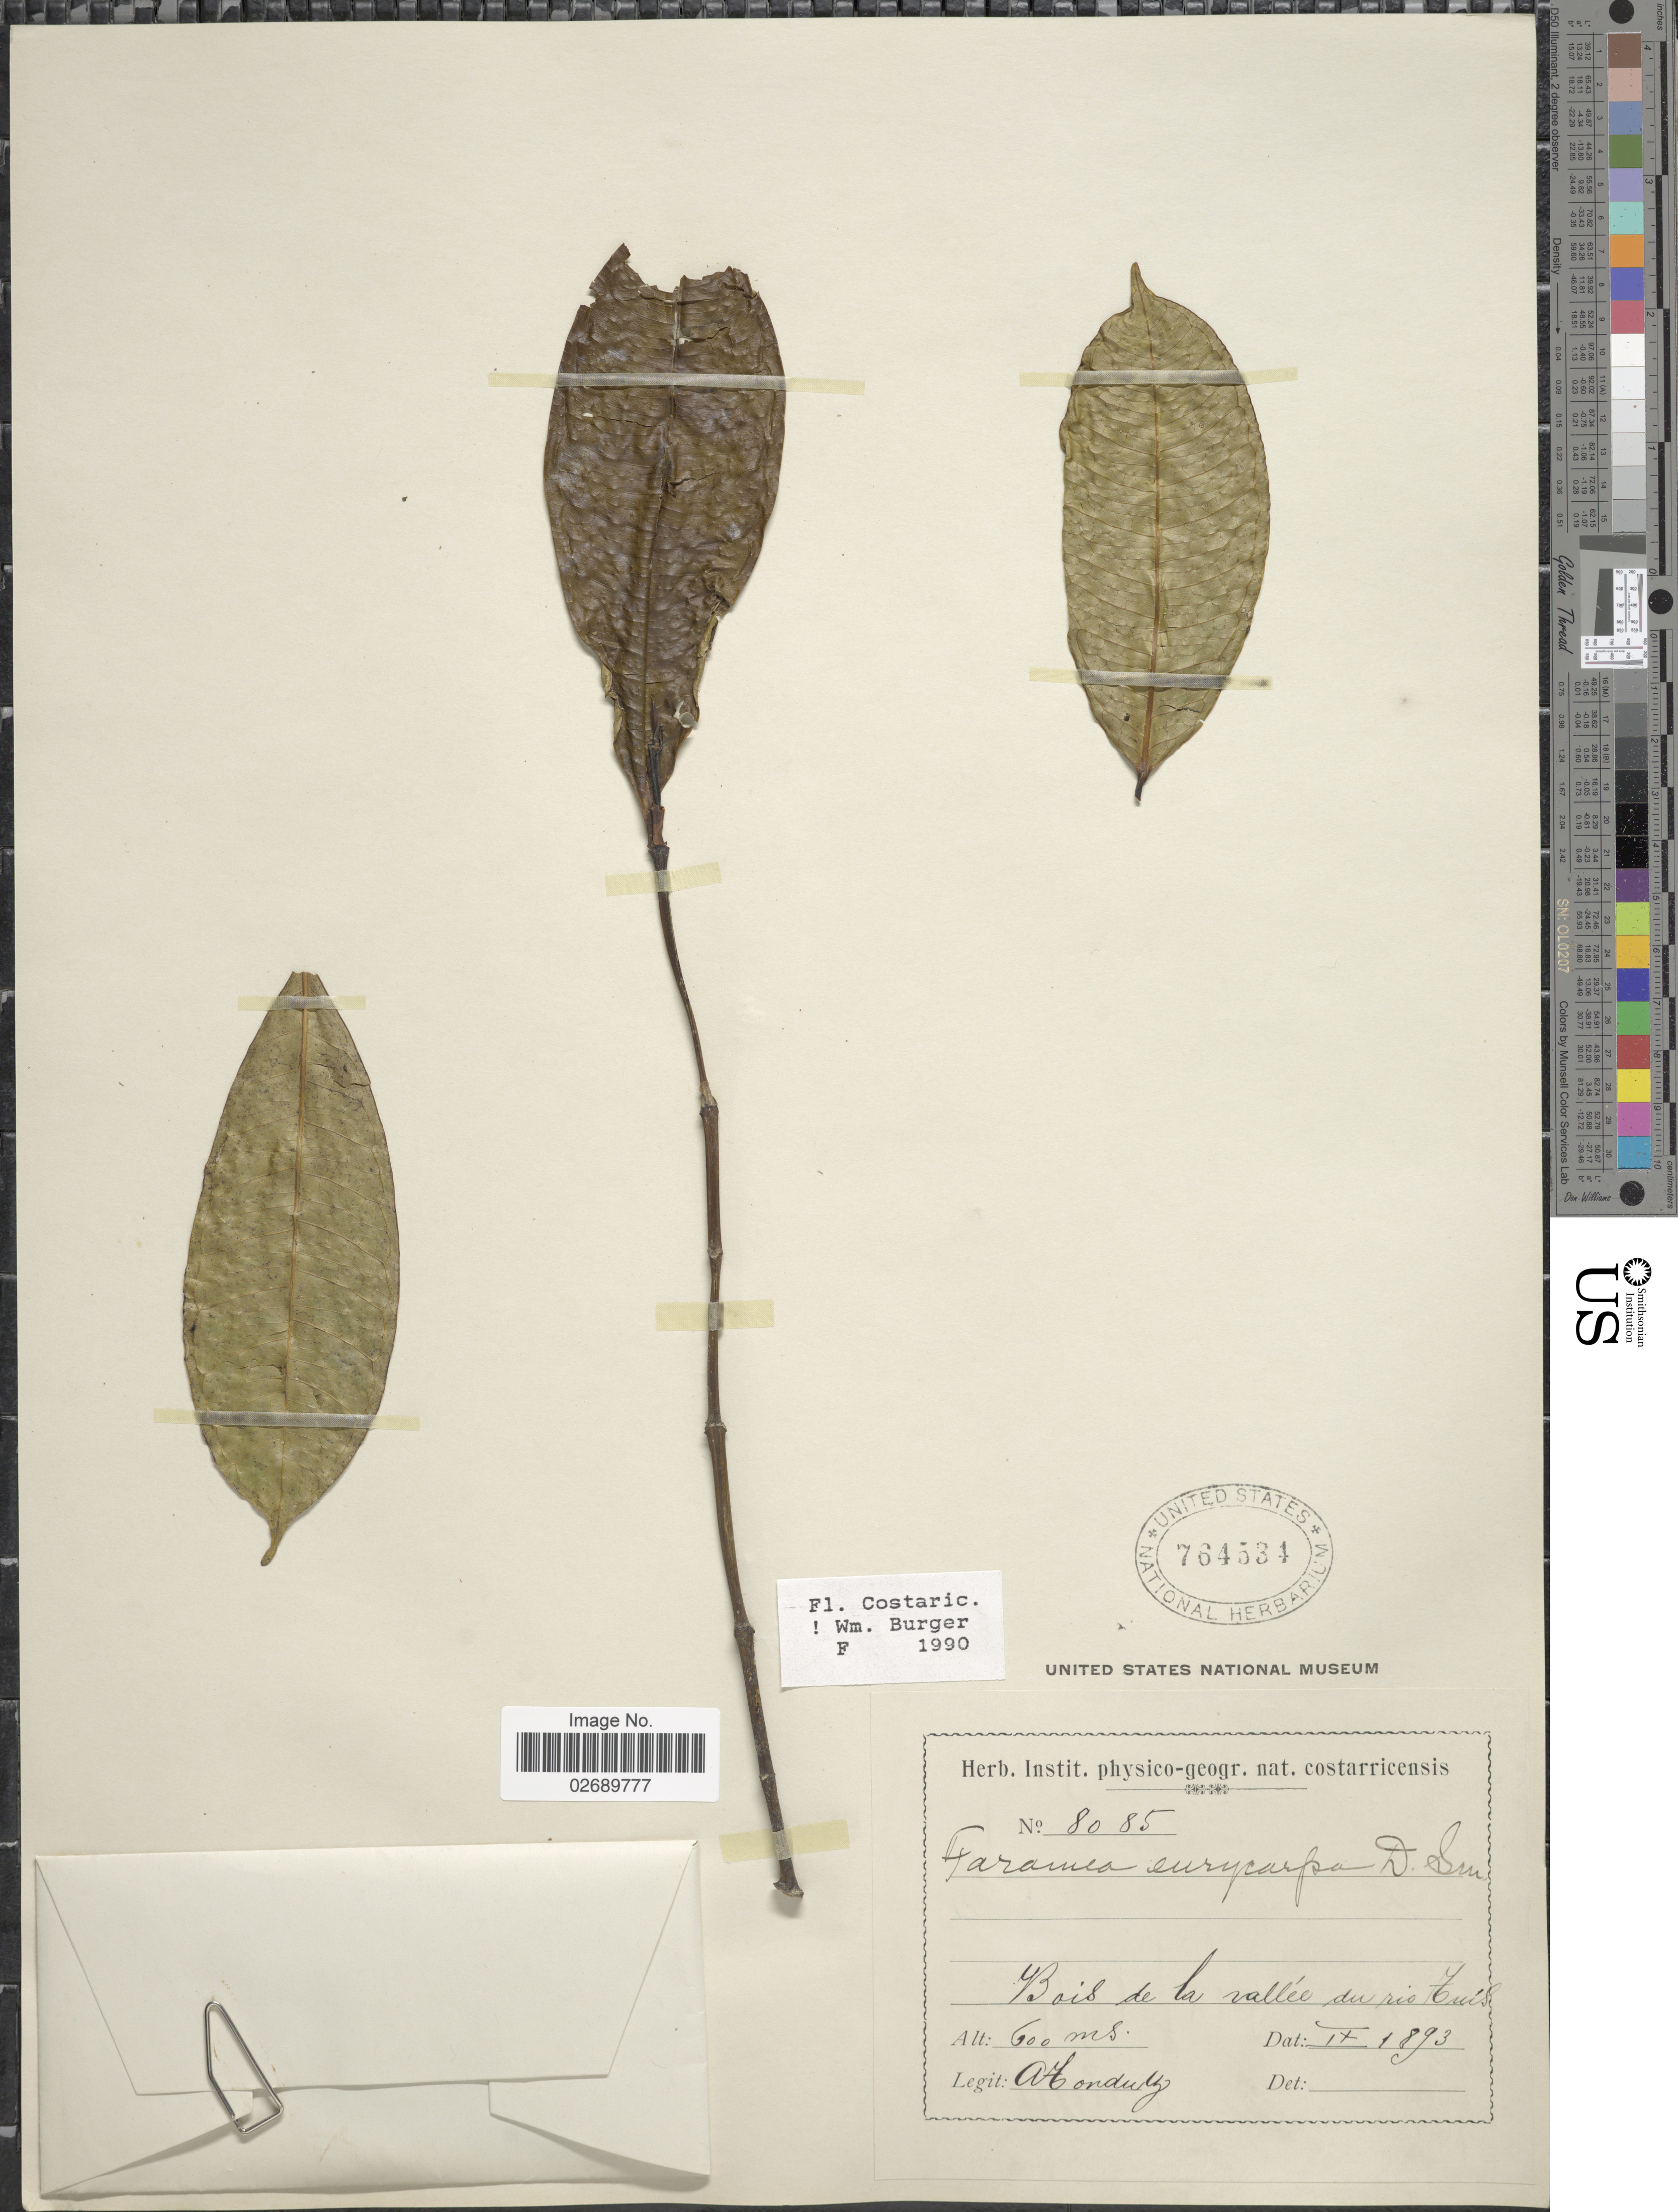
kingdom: Plantae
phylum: Tracheophyta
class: Magnoliopsida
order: Gentianales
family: Rubiaceae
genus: Faramea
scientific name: Faramea eurycarpa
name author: Donn. Sm.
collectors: A. Tonduz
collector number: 8085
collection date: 1893-09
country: Costa Rica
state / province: Cartago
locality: Bois de la vallée du rio Tuis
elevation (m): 600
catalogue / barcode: US 764534